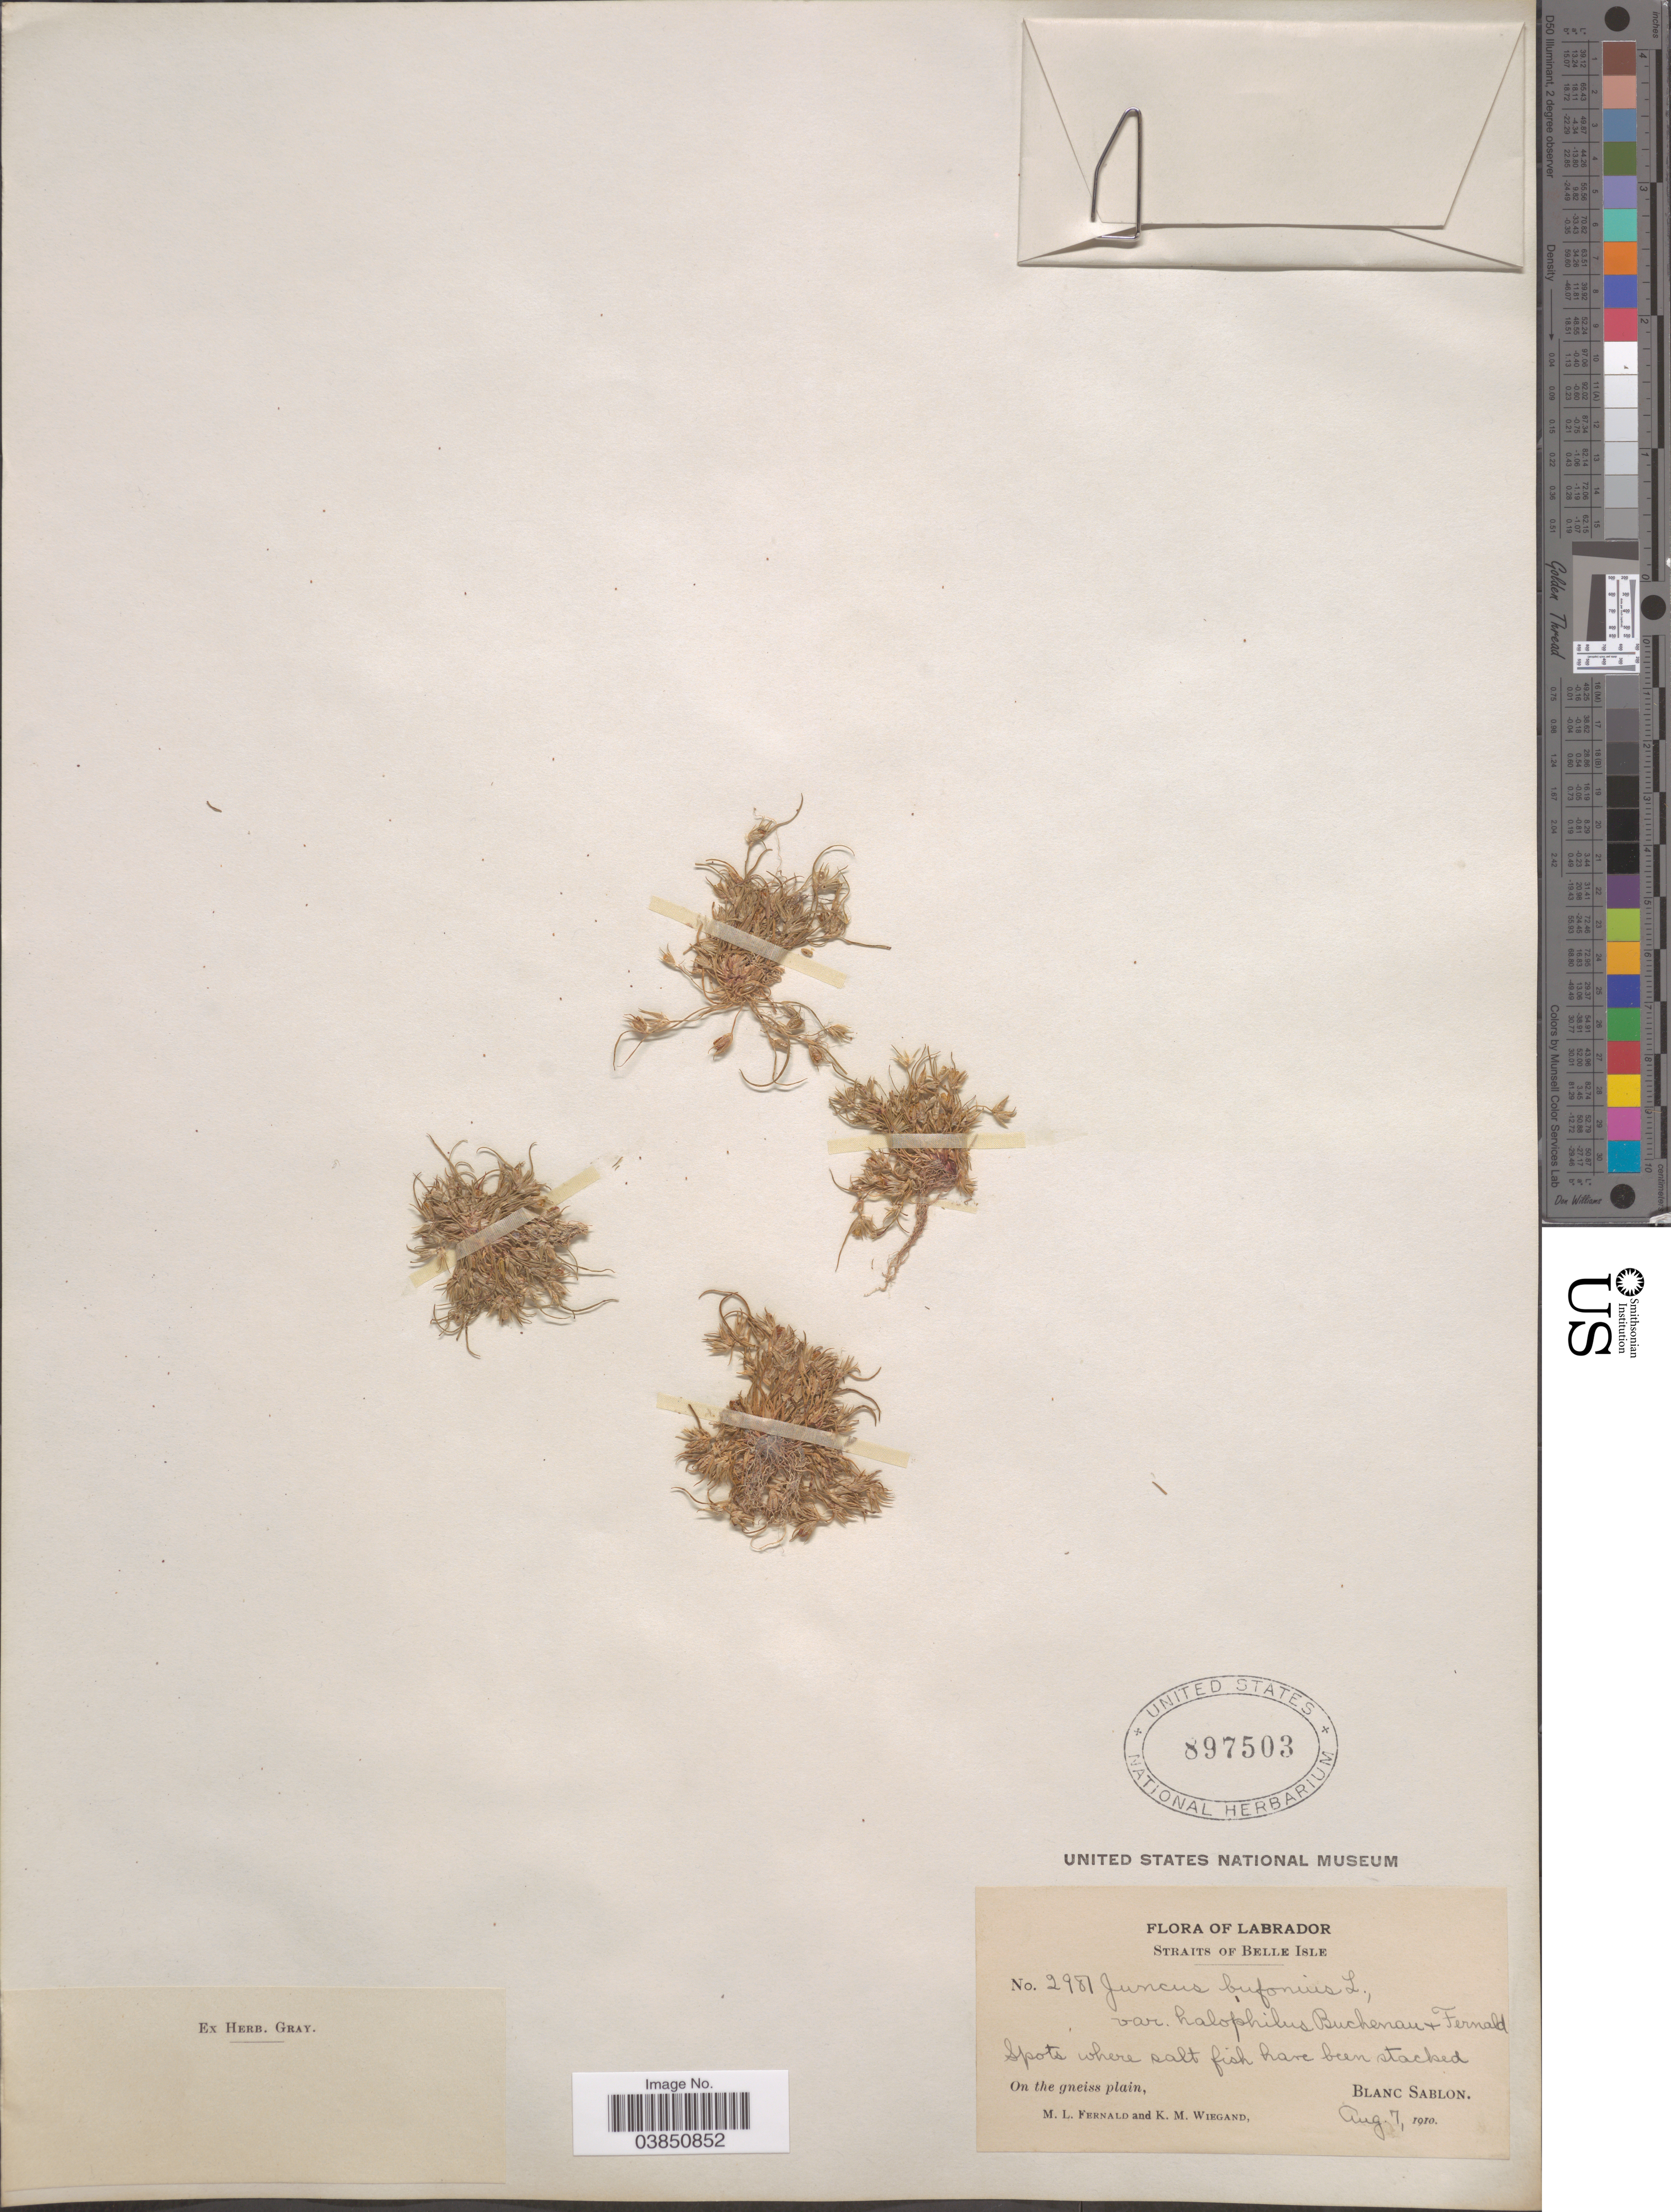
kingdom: Plantae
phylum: Tracheophyta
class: Liliopsida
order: Poales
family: Juncaceae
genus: Juncus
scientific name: Juncus bufonius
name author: L.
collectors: M. L. Fernald & K. M. Wiegand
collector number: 2981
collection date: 1910-08-07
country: Canada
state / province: Newfoundland and Labrador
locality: Labrador. Straits of Belle Isle. Blanc Sablon.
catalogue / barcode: US 897503